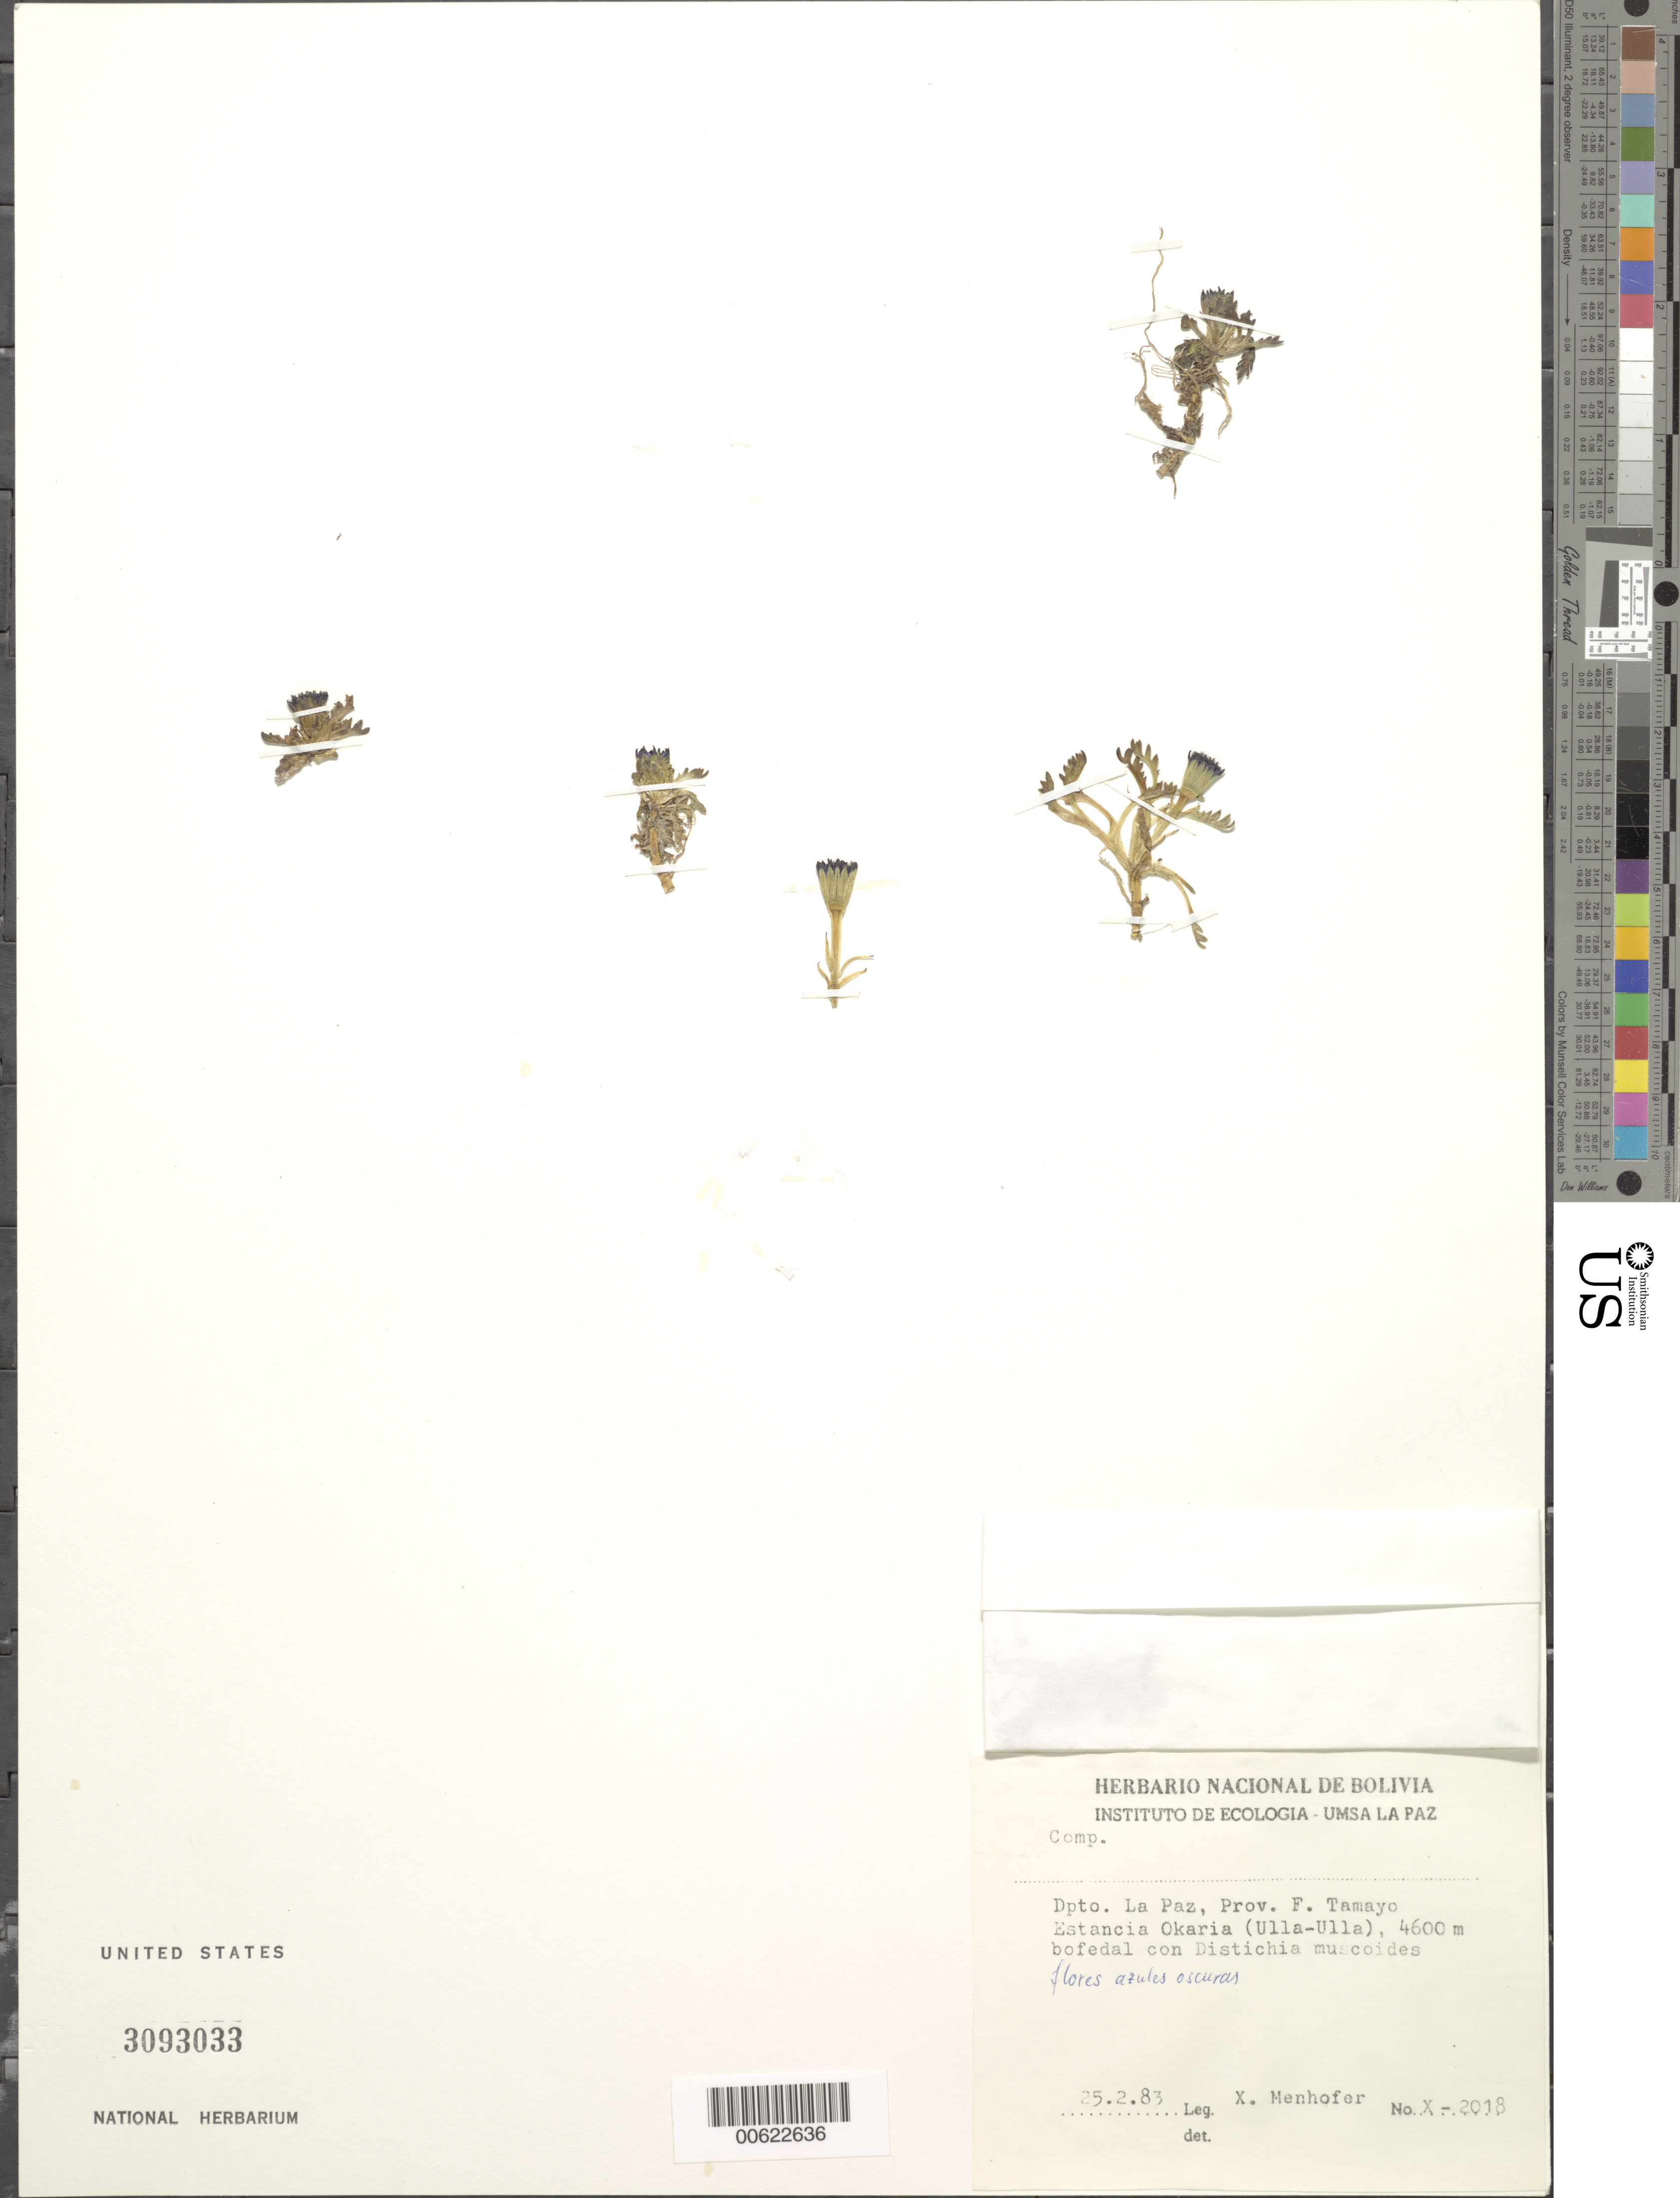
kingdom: Plantae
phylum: Tracheophyta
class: Magnoliopsida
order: Asterales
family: Asteraceae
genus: Werneria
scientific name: Werneria sp.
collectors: X. Menhofer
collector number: X 2018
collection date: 1983-02-25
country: Bolivia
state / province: La Paz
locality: Prov. F. Tamayo Estancia Okaria (Ulla-Ulla)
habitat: Bofedal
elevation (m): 4600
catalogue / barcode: US 3093033